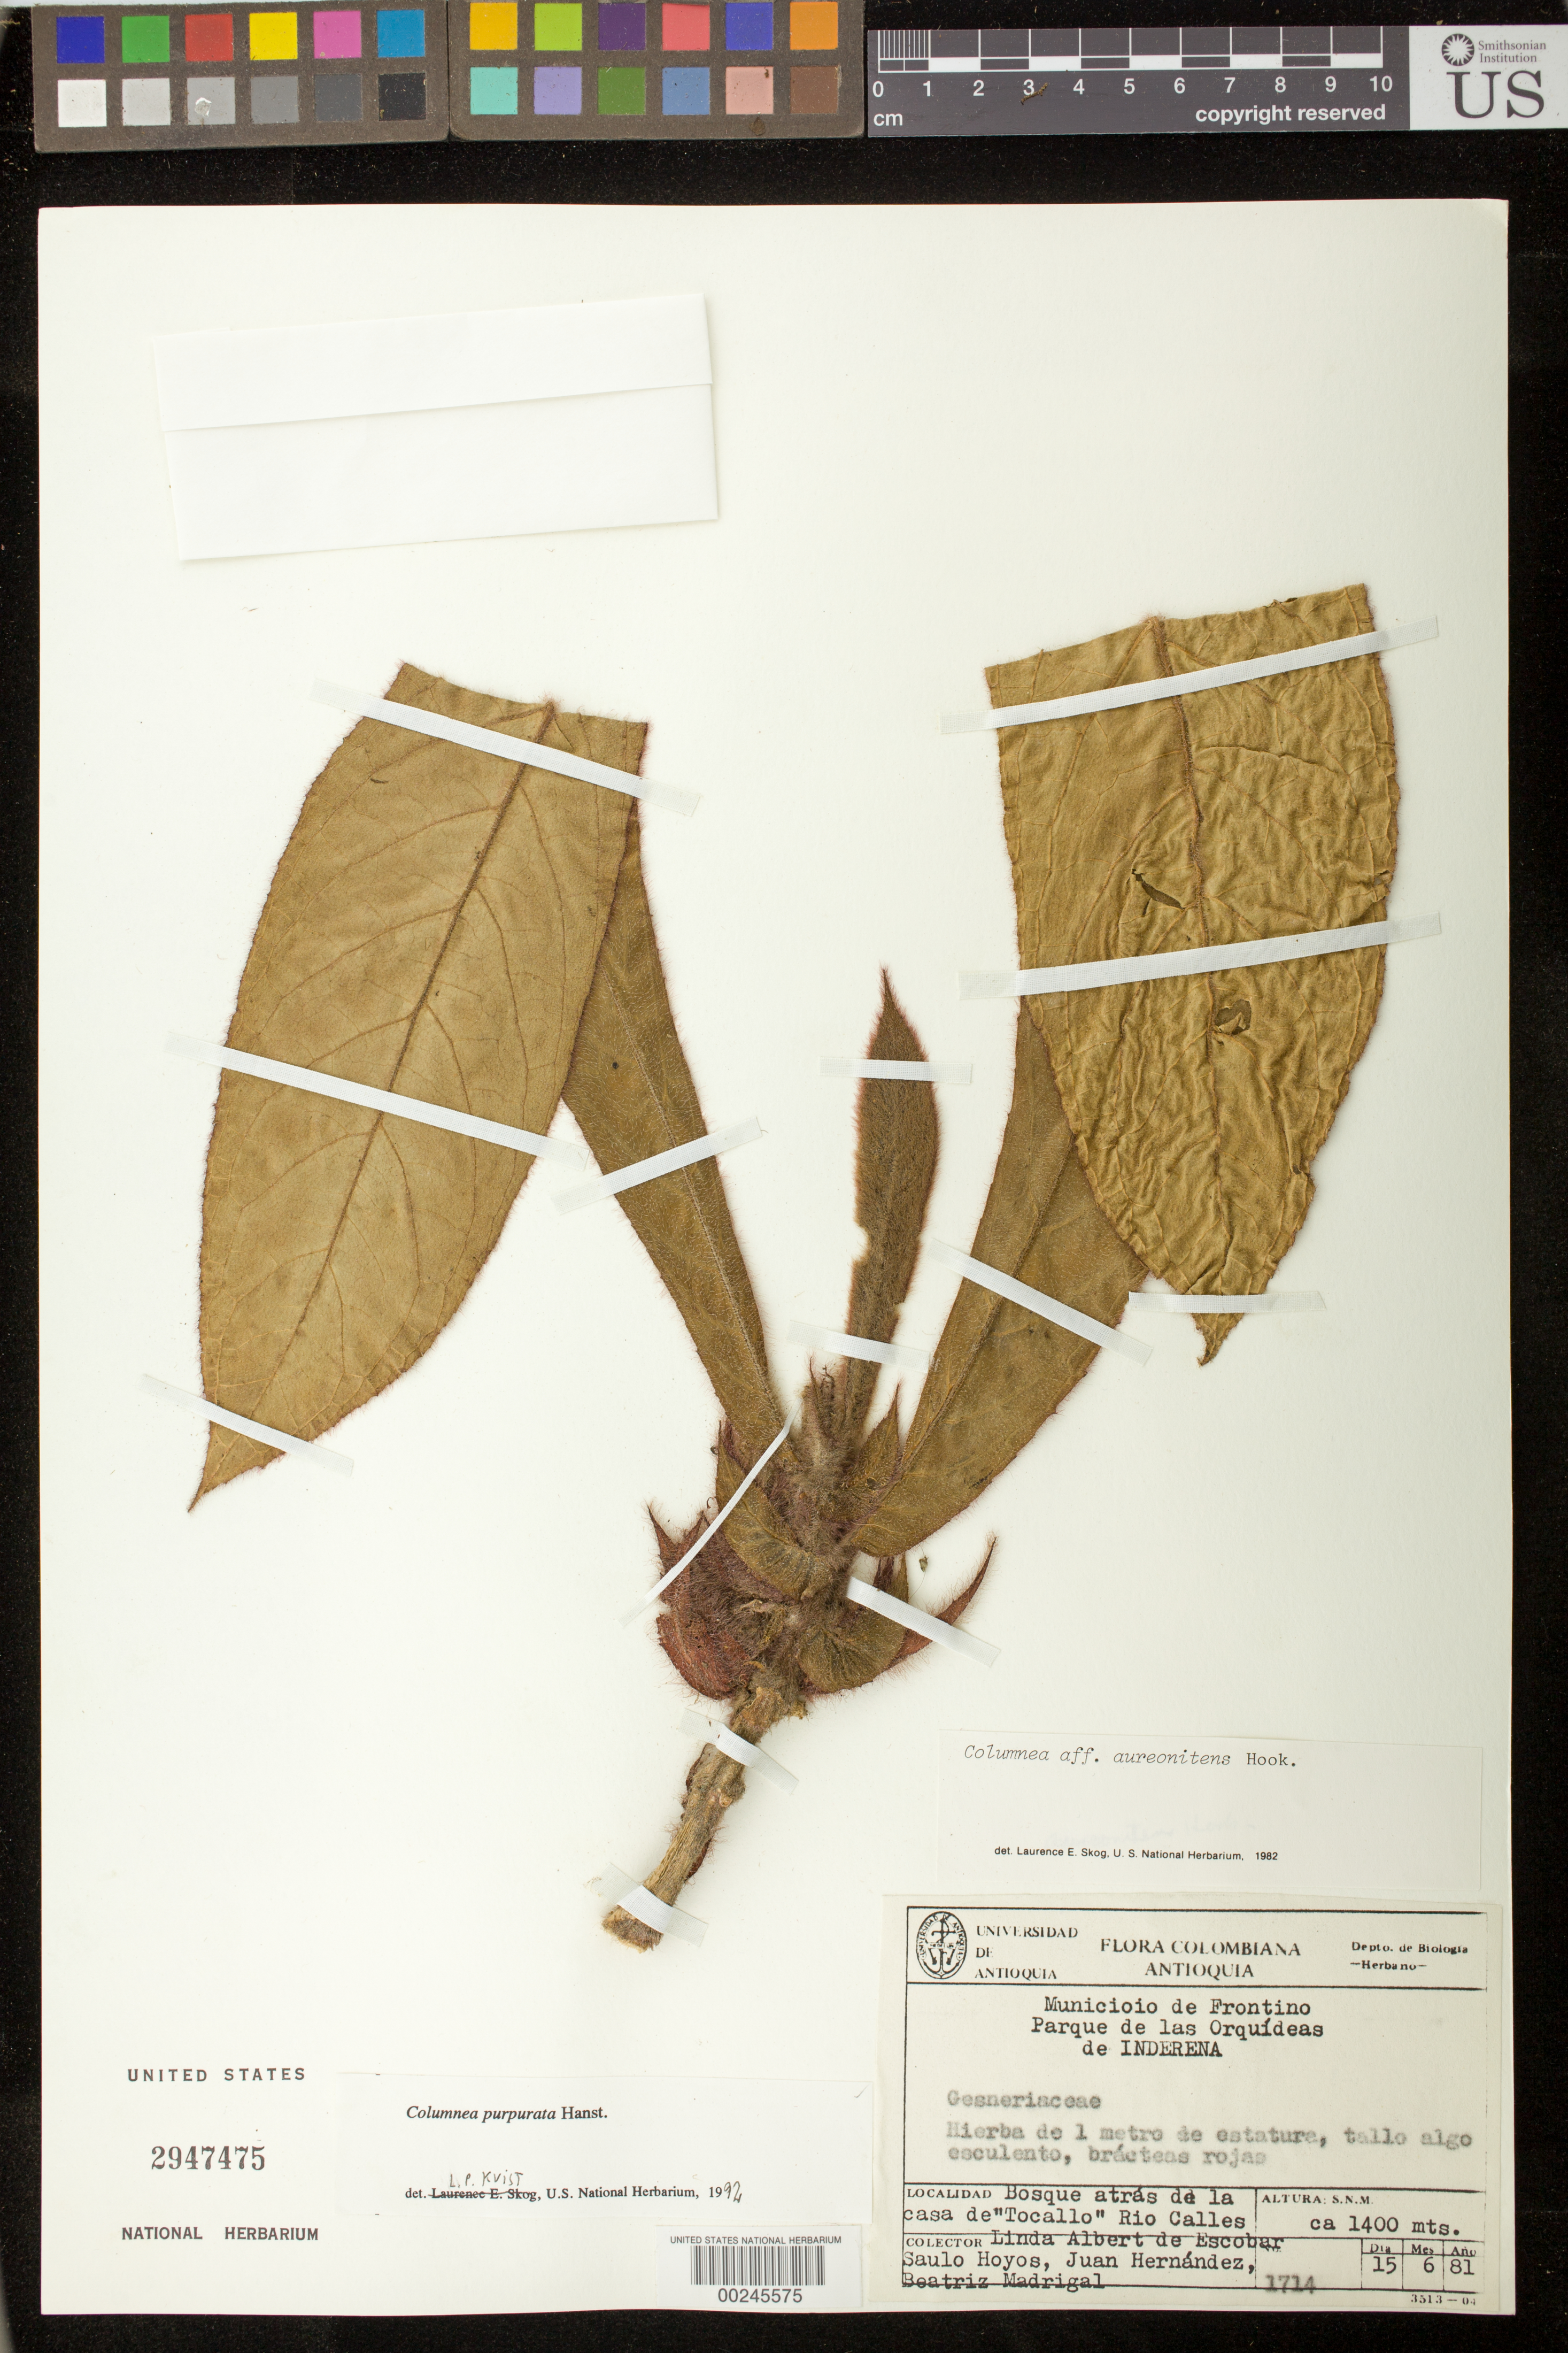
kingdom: Plantae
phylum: Tracheophyta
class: Magnoliopsida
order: Lamiales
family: Gesneriaceae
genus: Columnea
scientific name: Columnea megafolia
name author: L.E. Skog & M. Amaya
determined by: Skog, Laurence E.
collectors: L. K. de Escobar, S. Hoyos, J. Hernandez & B. E. Madrigal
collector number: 1714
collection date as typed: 15 Jun 1981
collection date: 1981-06-15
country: Colombia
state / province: Antioquia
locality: Mun. of Frontino, Parque de Las Orquideas de Inderena, forest behind La Casa de "Tocallo" Rio Calles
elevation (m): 1400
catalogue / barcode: US 2947475